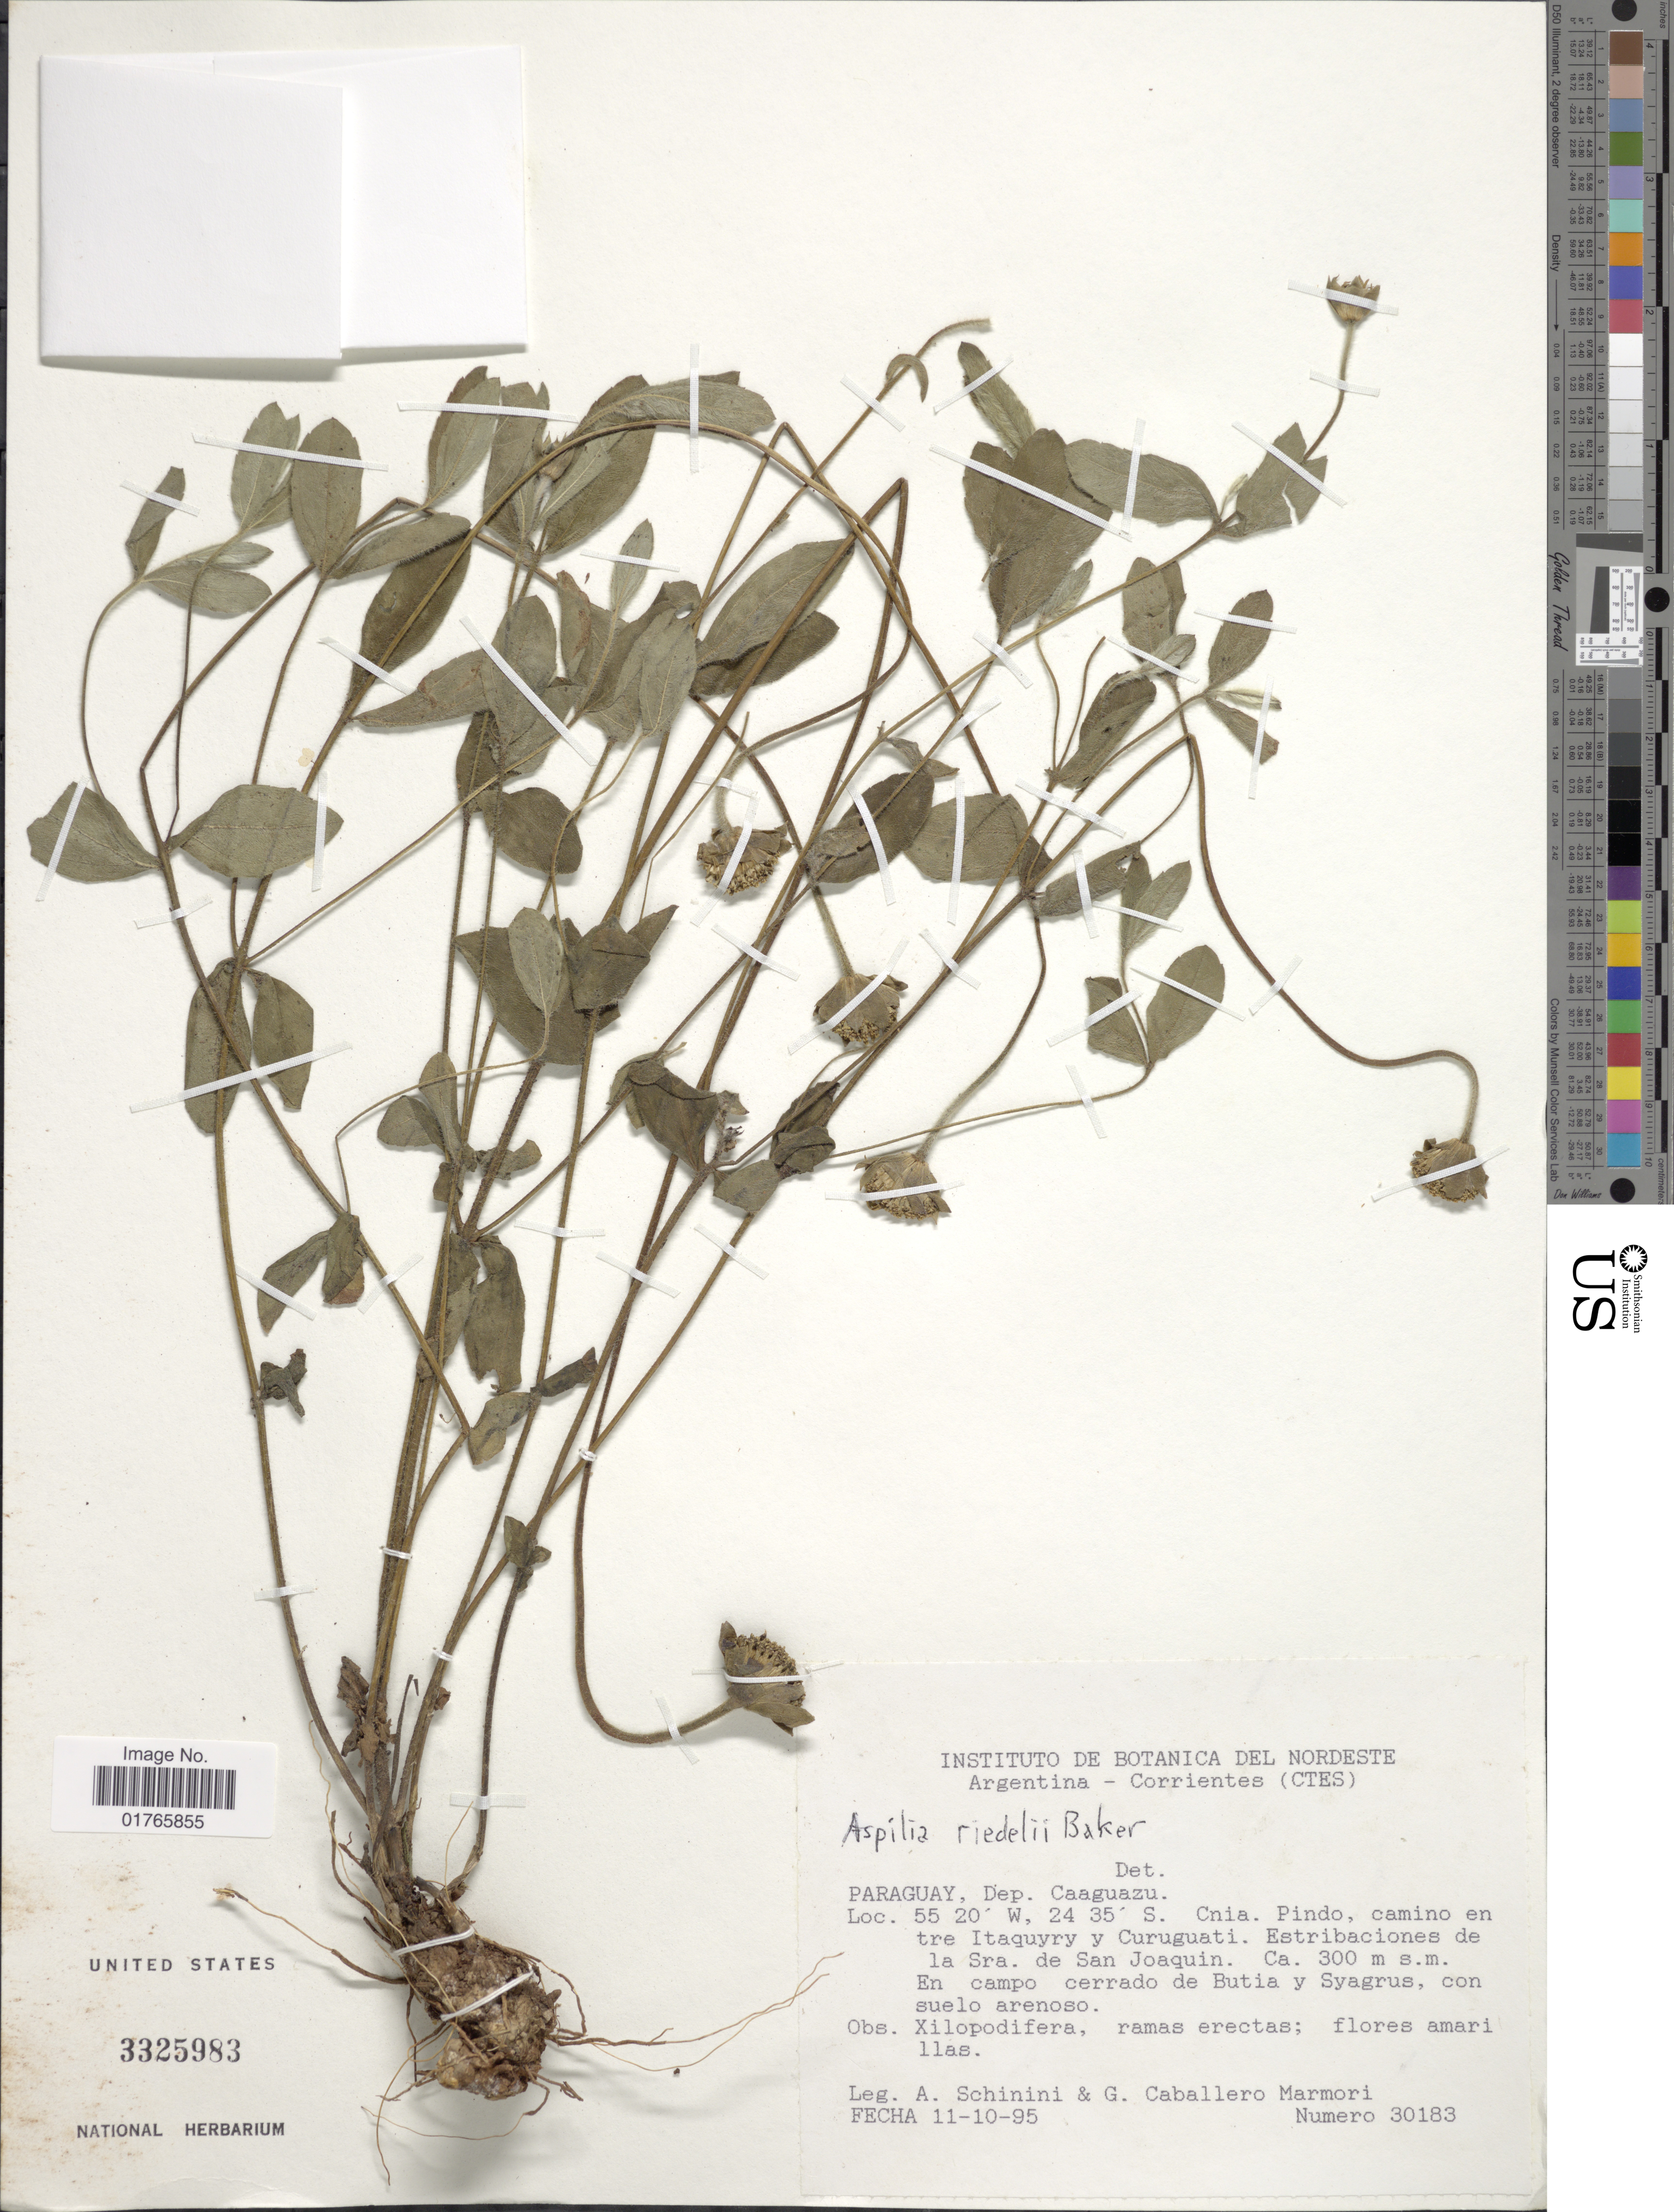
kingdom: Plantae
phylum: Tracheophyta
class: Magnoliopsida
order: Asterales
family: Asteraceae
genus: Aspilia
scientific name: Aspilia riedelii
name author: Baker in Mart.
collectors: A. Schinini & G. Caballero Marmori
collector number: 30183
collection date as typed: Transcribed d/m/y: 11/10/95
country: Paraguay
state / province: Caaguazu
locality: Cnia. Pindo, camino entre Itaquyry y Curuguati, Estribaciones de la Sra. de San Joaquin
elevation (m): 300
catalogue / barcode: US 3325983